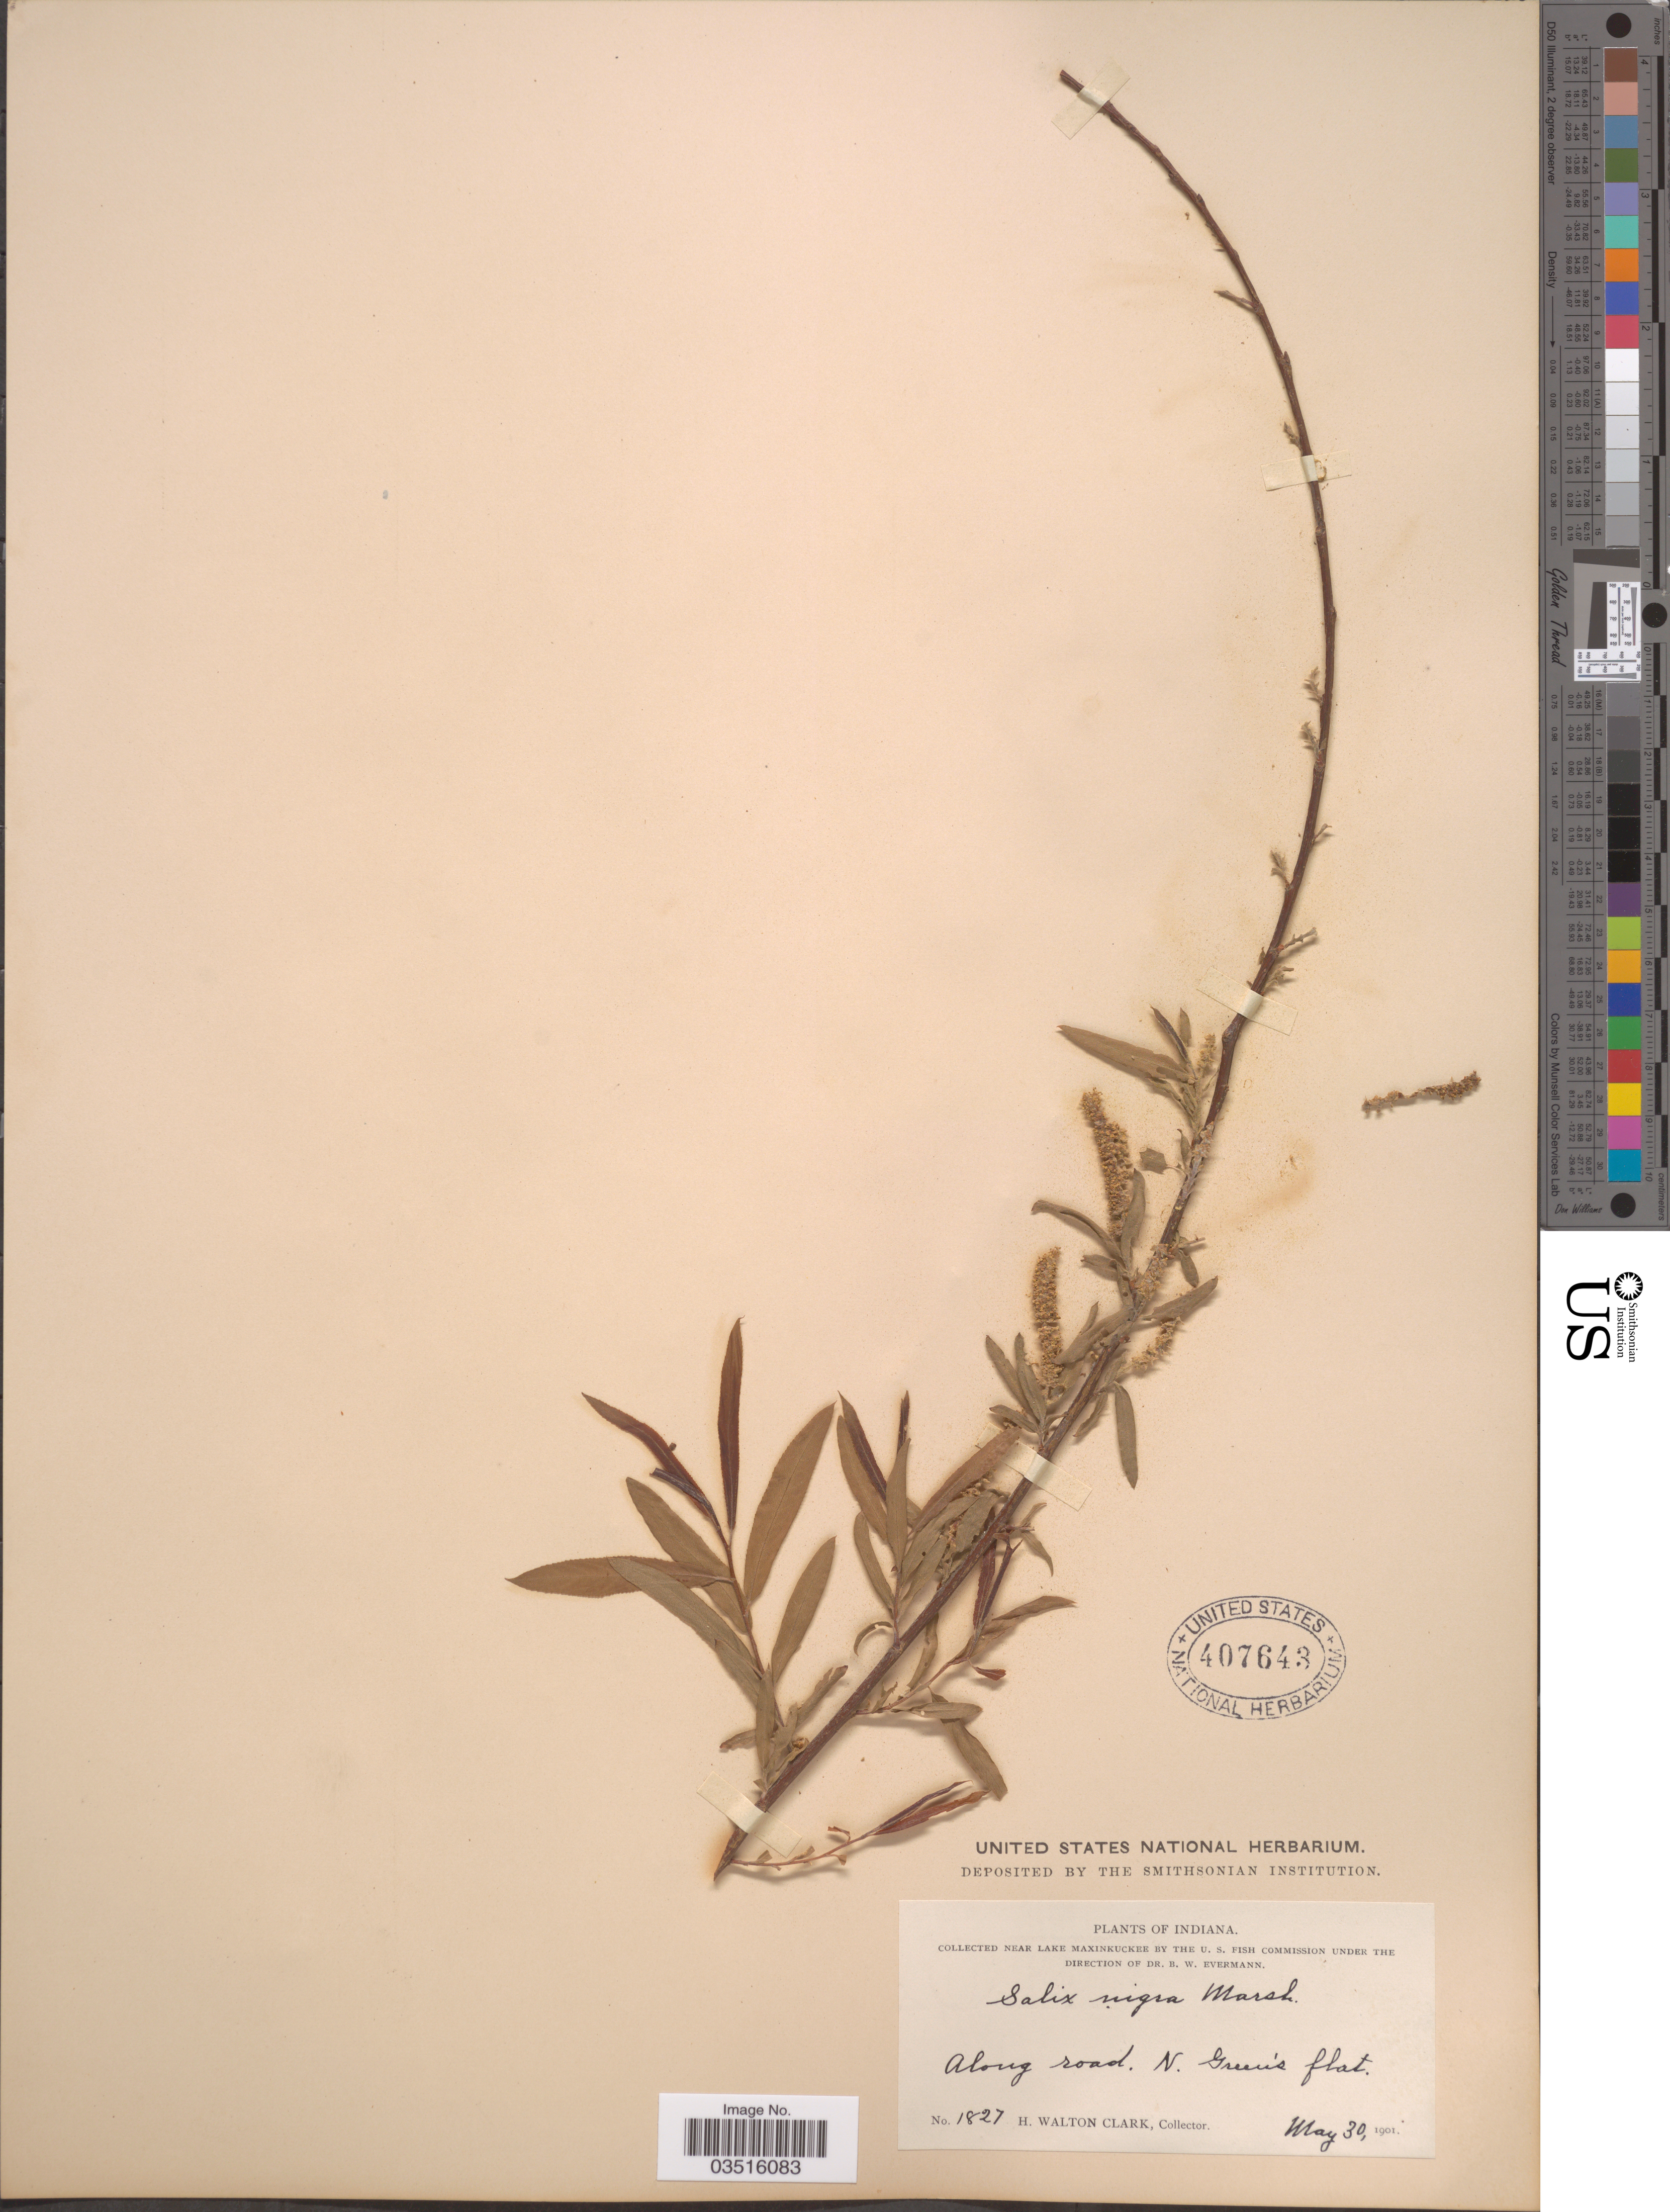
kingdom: Plantae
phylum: Tracheophyta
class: Magnoliopsida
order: Malpighiales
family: Salicaceae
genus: Salix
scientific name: Salix nigra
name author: Marshall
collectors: H. W. Clark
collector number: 1827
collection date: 1901-05-30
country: United States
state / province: Indiana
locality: Along road. N. Green's flat.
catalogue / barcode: US 407643